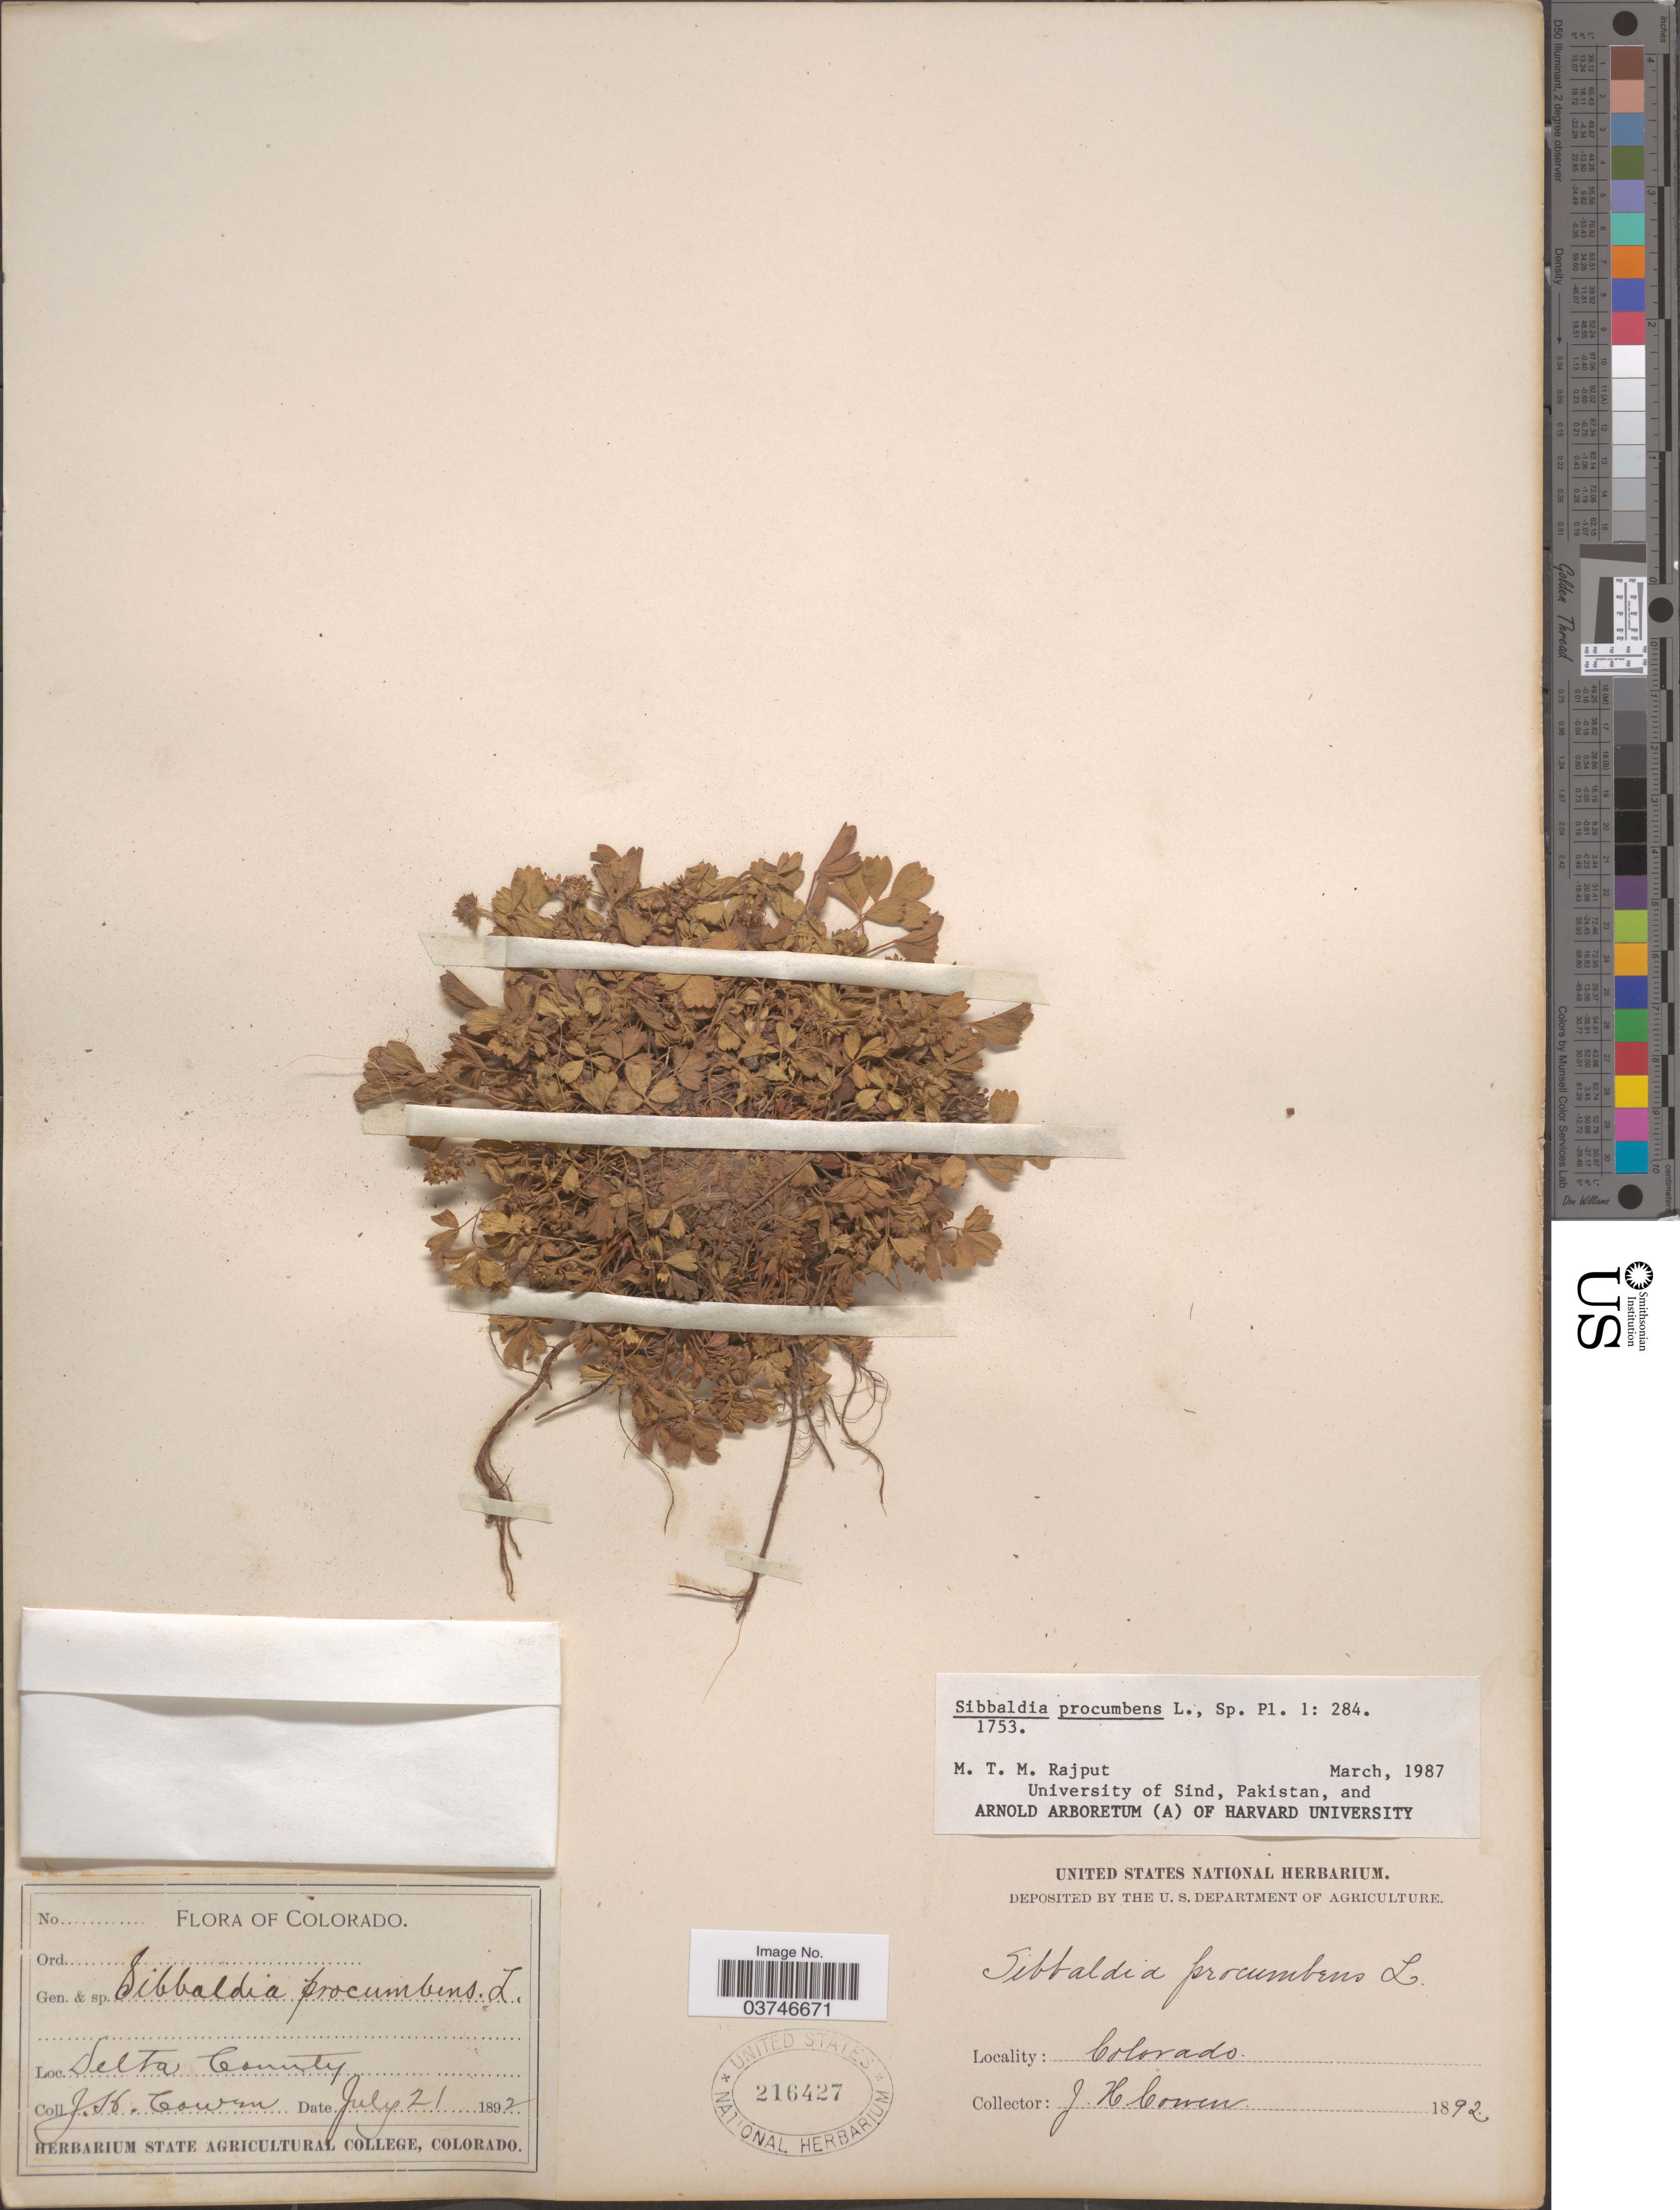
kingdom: Plantae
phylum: Tracheophyta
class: Magnoliopsida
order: Rosales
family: Rosaceae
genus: Sibbaldia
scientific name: Sibbaldia procumbens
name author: L.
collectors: J. H. Cowen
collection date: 1892-07-21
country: United States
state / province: Colorado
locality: Delta County.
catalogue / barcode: US 216427